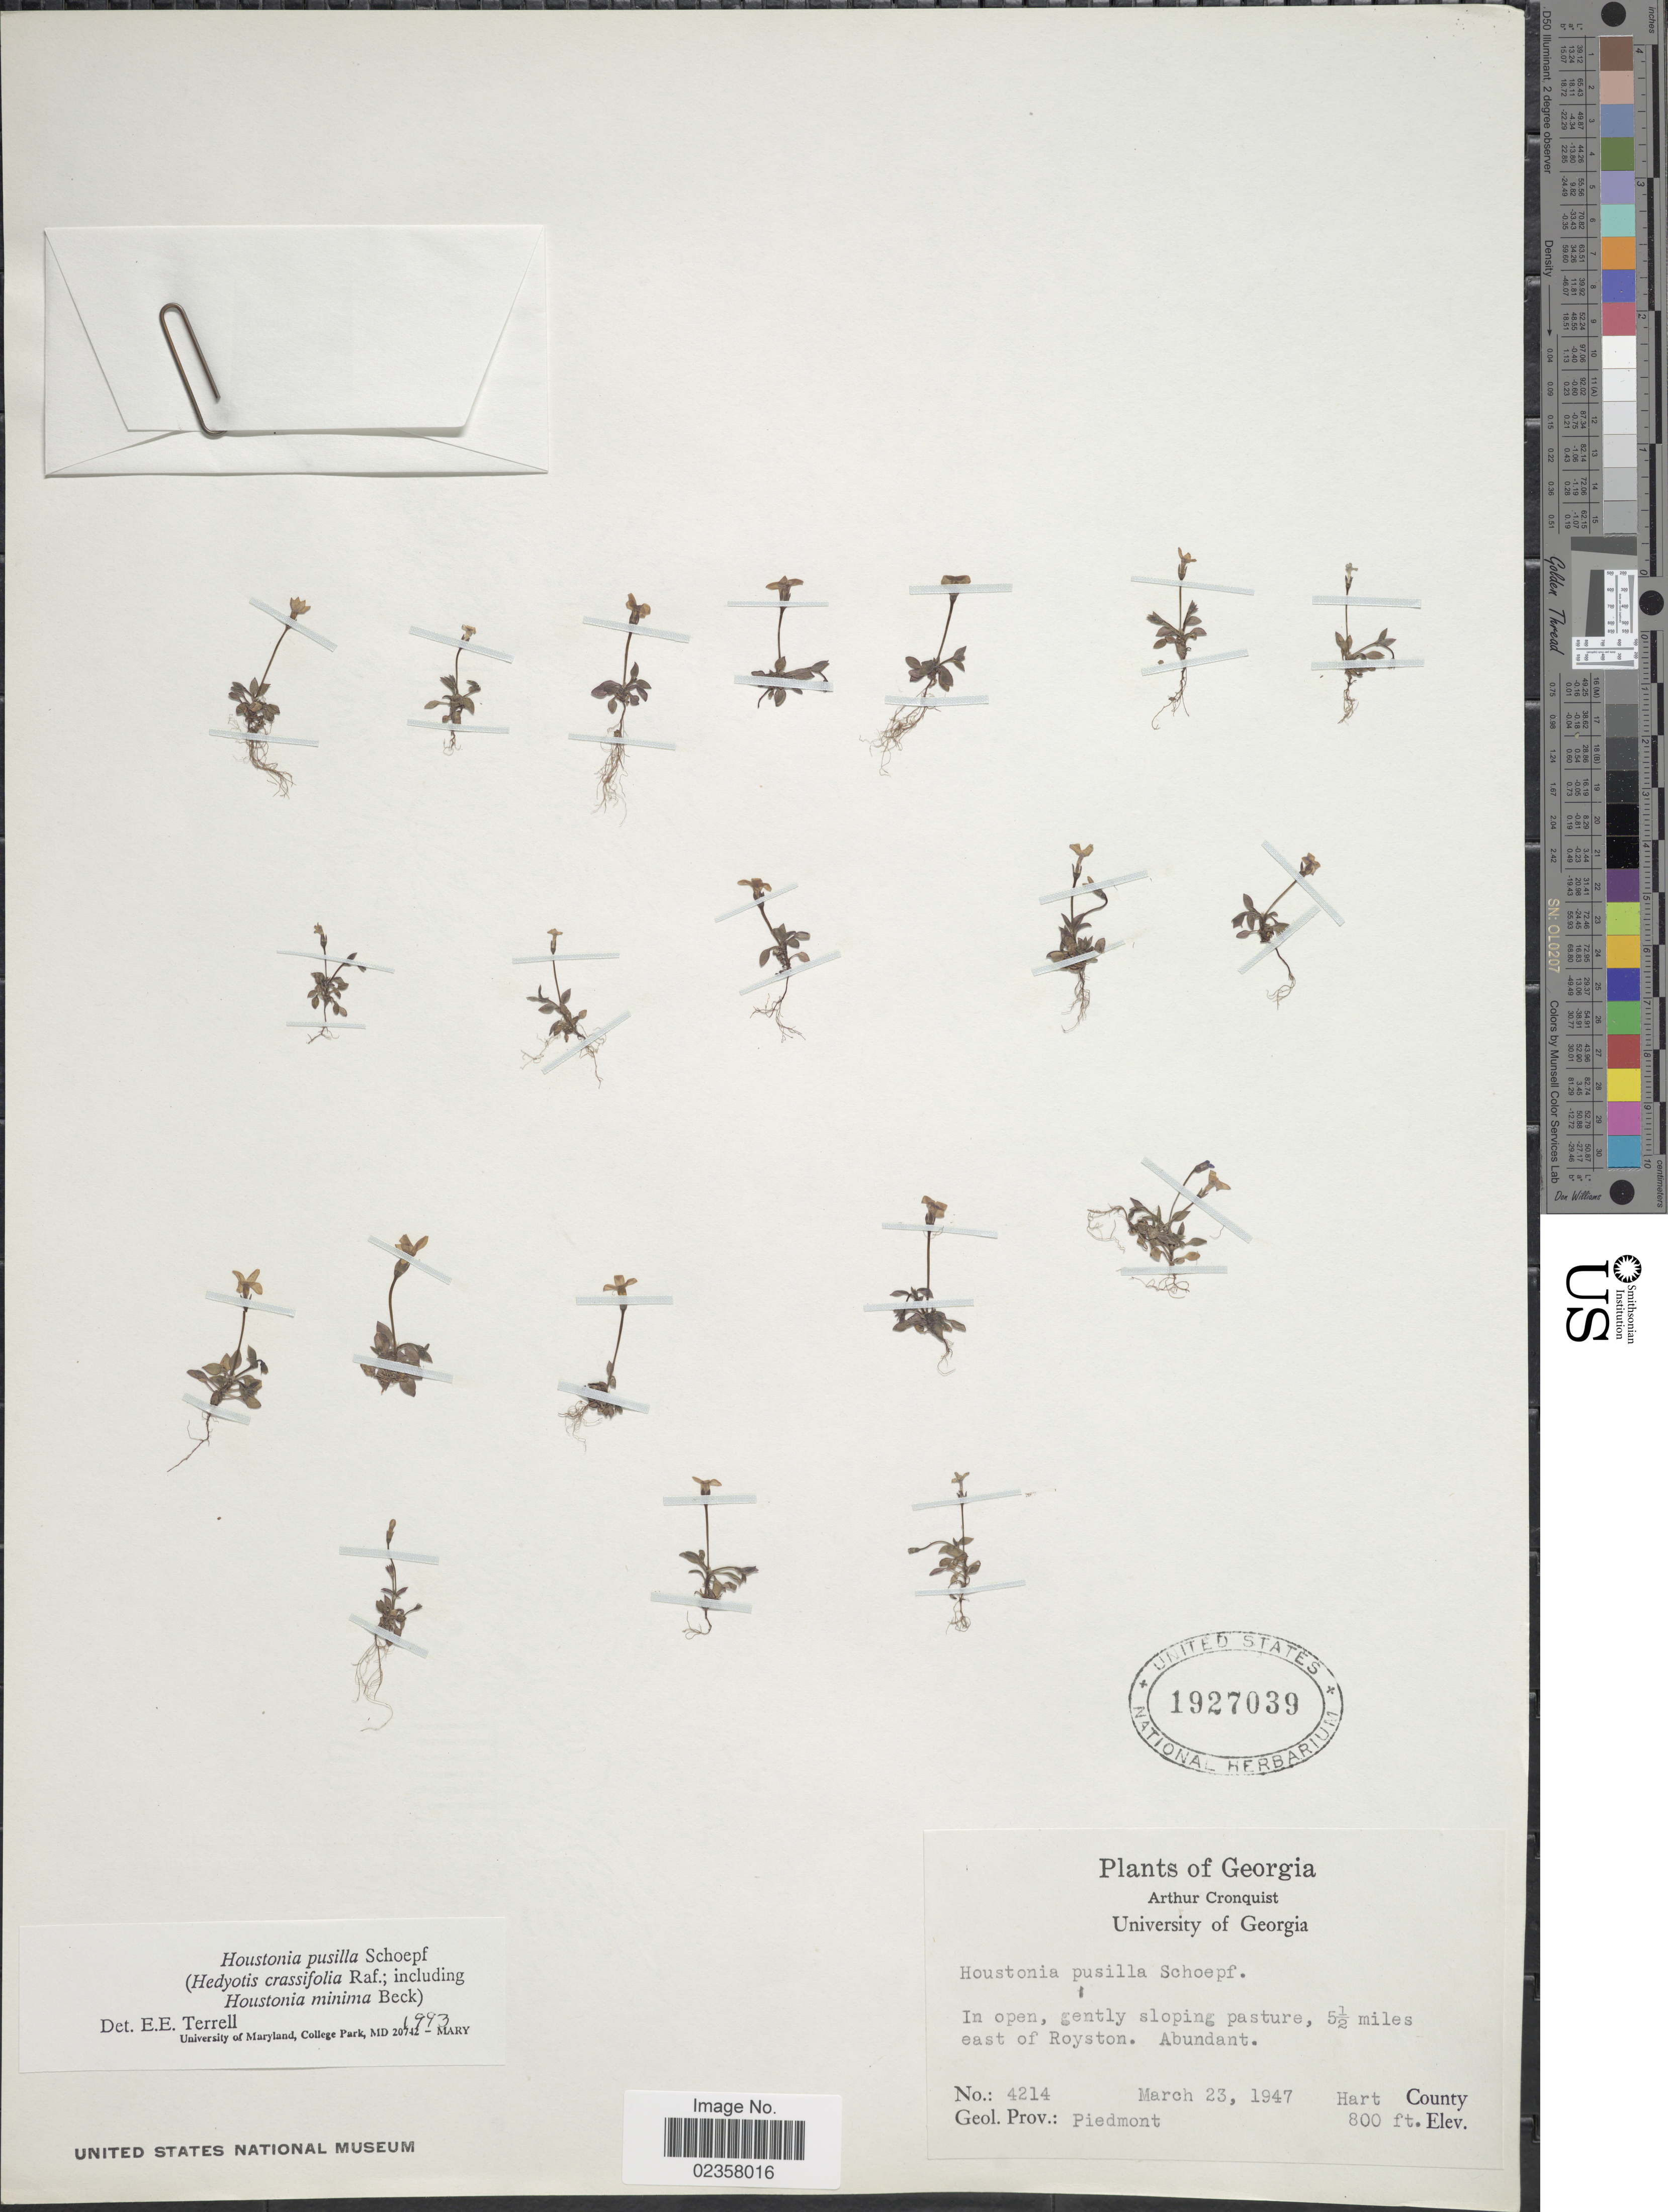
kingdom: Plantae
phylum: Tracheophyta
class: Magnoliopsida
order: Gentianales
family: Rubiaceae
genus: Houstonia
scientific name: Houstonia pusilla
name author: Schoepf.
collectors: A. J. Cronquist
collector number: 4214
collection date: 1947-03-23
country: United States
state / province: Georgia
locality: Georgia. Hart County, Geol. Prov.: Piedmont. 5½ miles east of Royston.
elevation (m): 244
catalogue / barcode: US 1927039